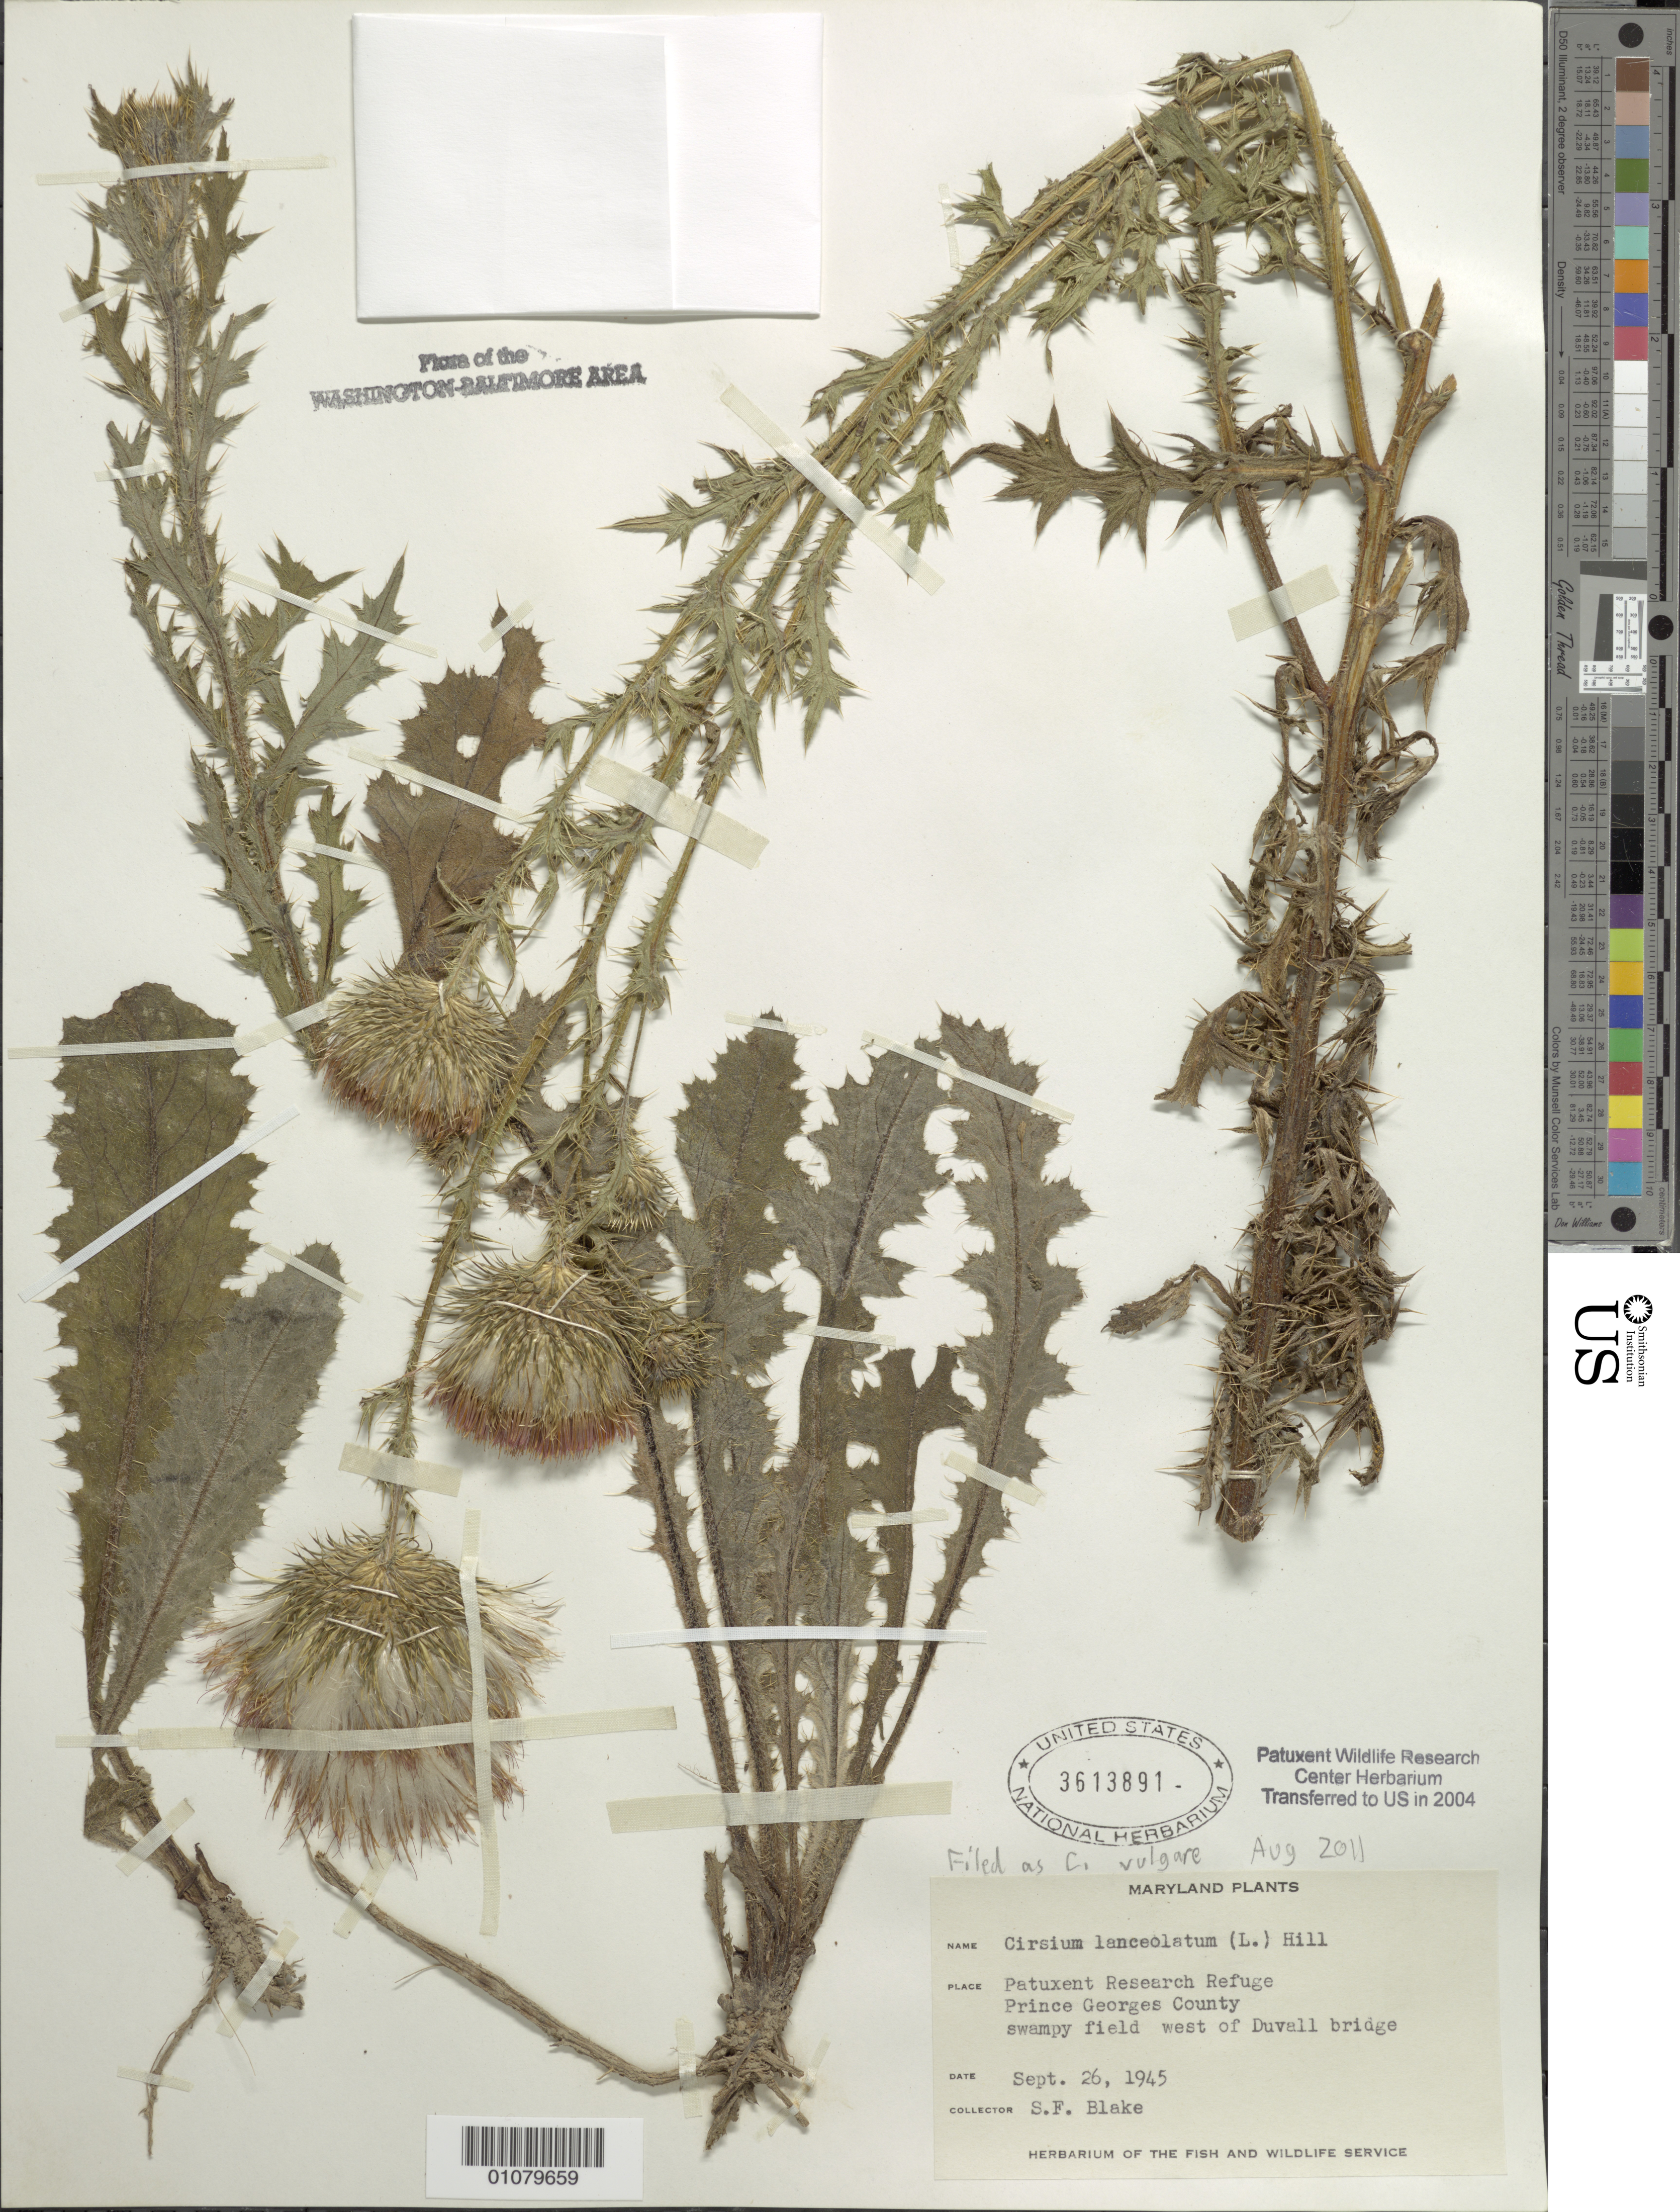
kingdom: Plantae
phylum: Tracheophyta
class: Magnoliopsida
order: Asterales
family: Asteraceae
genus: Cirsium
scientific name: Cirsium vulgare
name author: (Savi) Ten.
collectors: S. Blake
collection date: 1945-09-26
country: United States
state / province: Maryland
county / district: Prince George's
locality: Patuxent Wildlife Refuge. W. of Duvall Bridge.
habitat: Swampy field.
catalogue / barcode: US 3613891